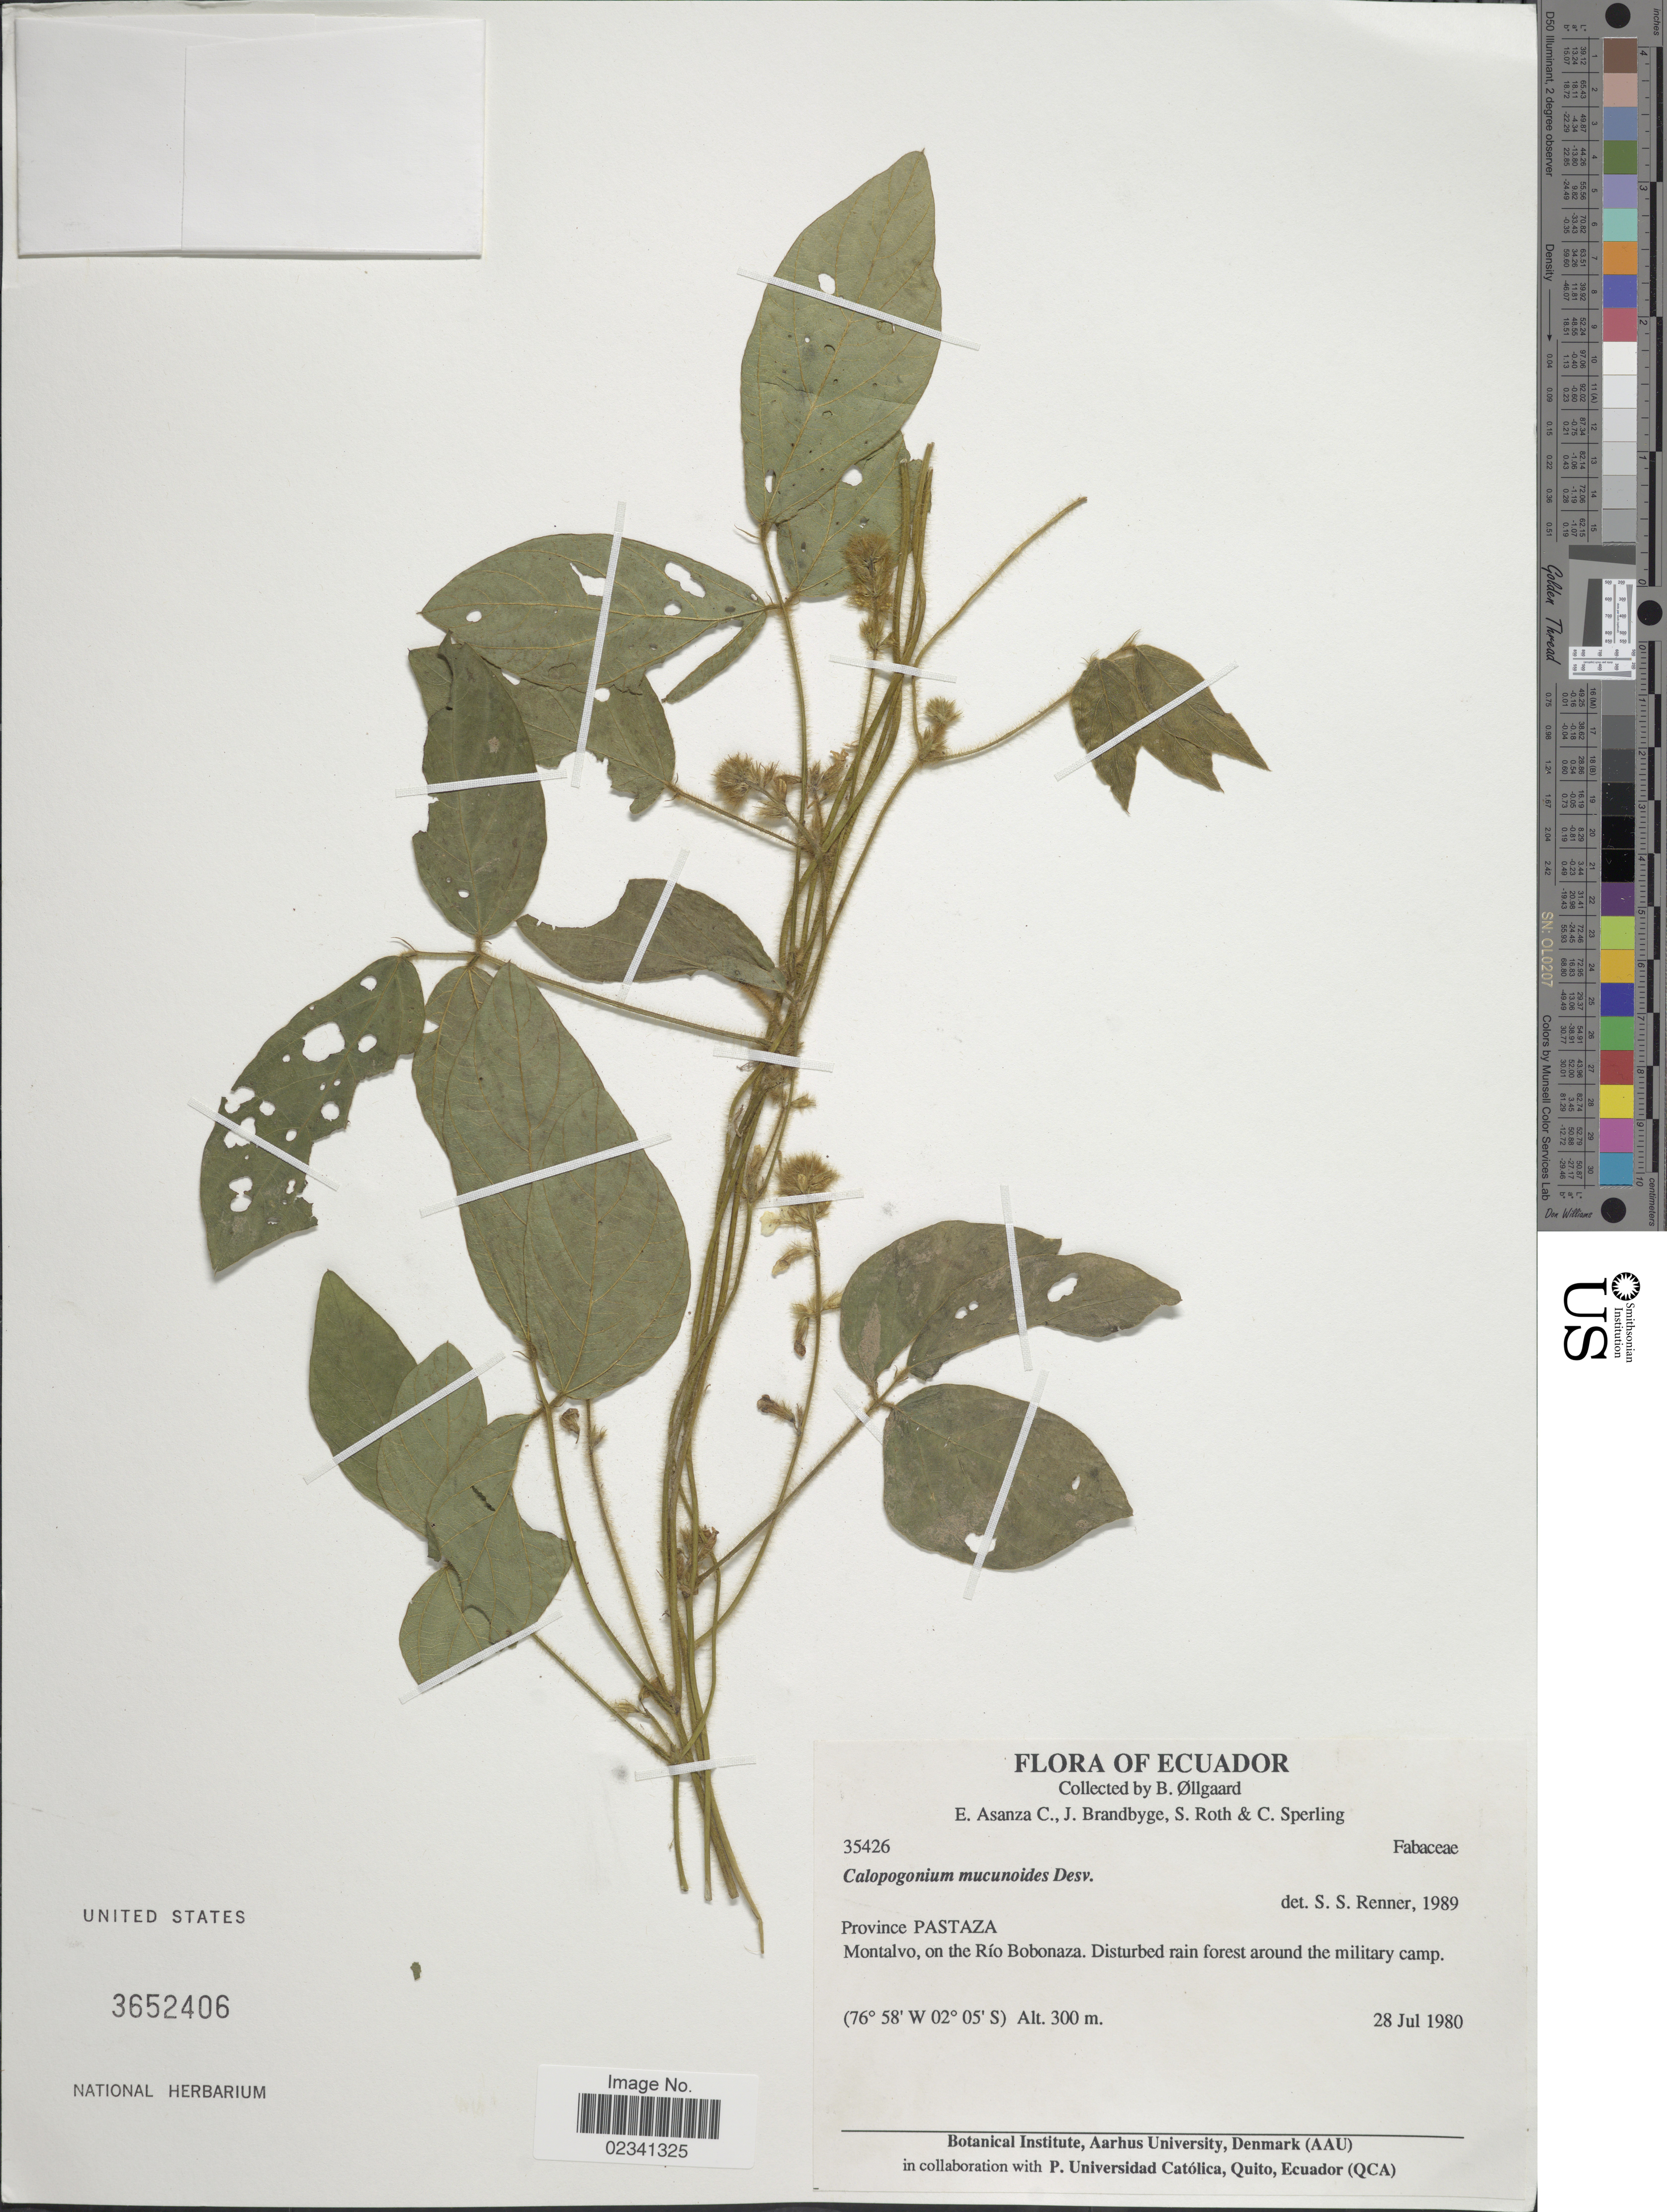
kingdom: Plantae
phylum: Tracheophyta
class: Magnoliopsida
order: Fabales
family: Fabaceae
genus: Calopogonium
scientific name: Calopogonium mucunoides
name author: Desv.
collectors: B. Øllgaard, E. Asanza, J. Brandbyge, S. Roth & C. Sperling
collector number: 35426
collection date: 1980-07-28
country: Ecuador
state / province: Pastaza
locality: Montalvo, on the Rio Bobonaza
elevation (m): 300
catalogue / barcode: US 3652406